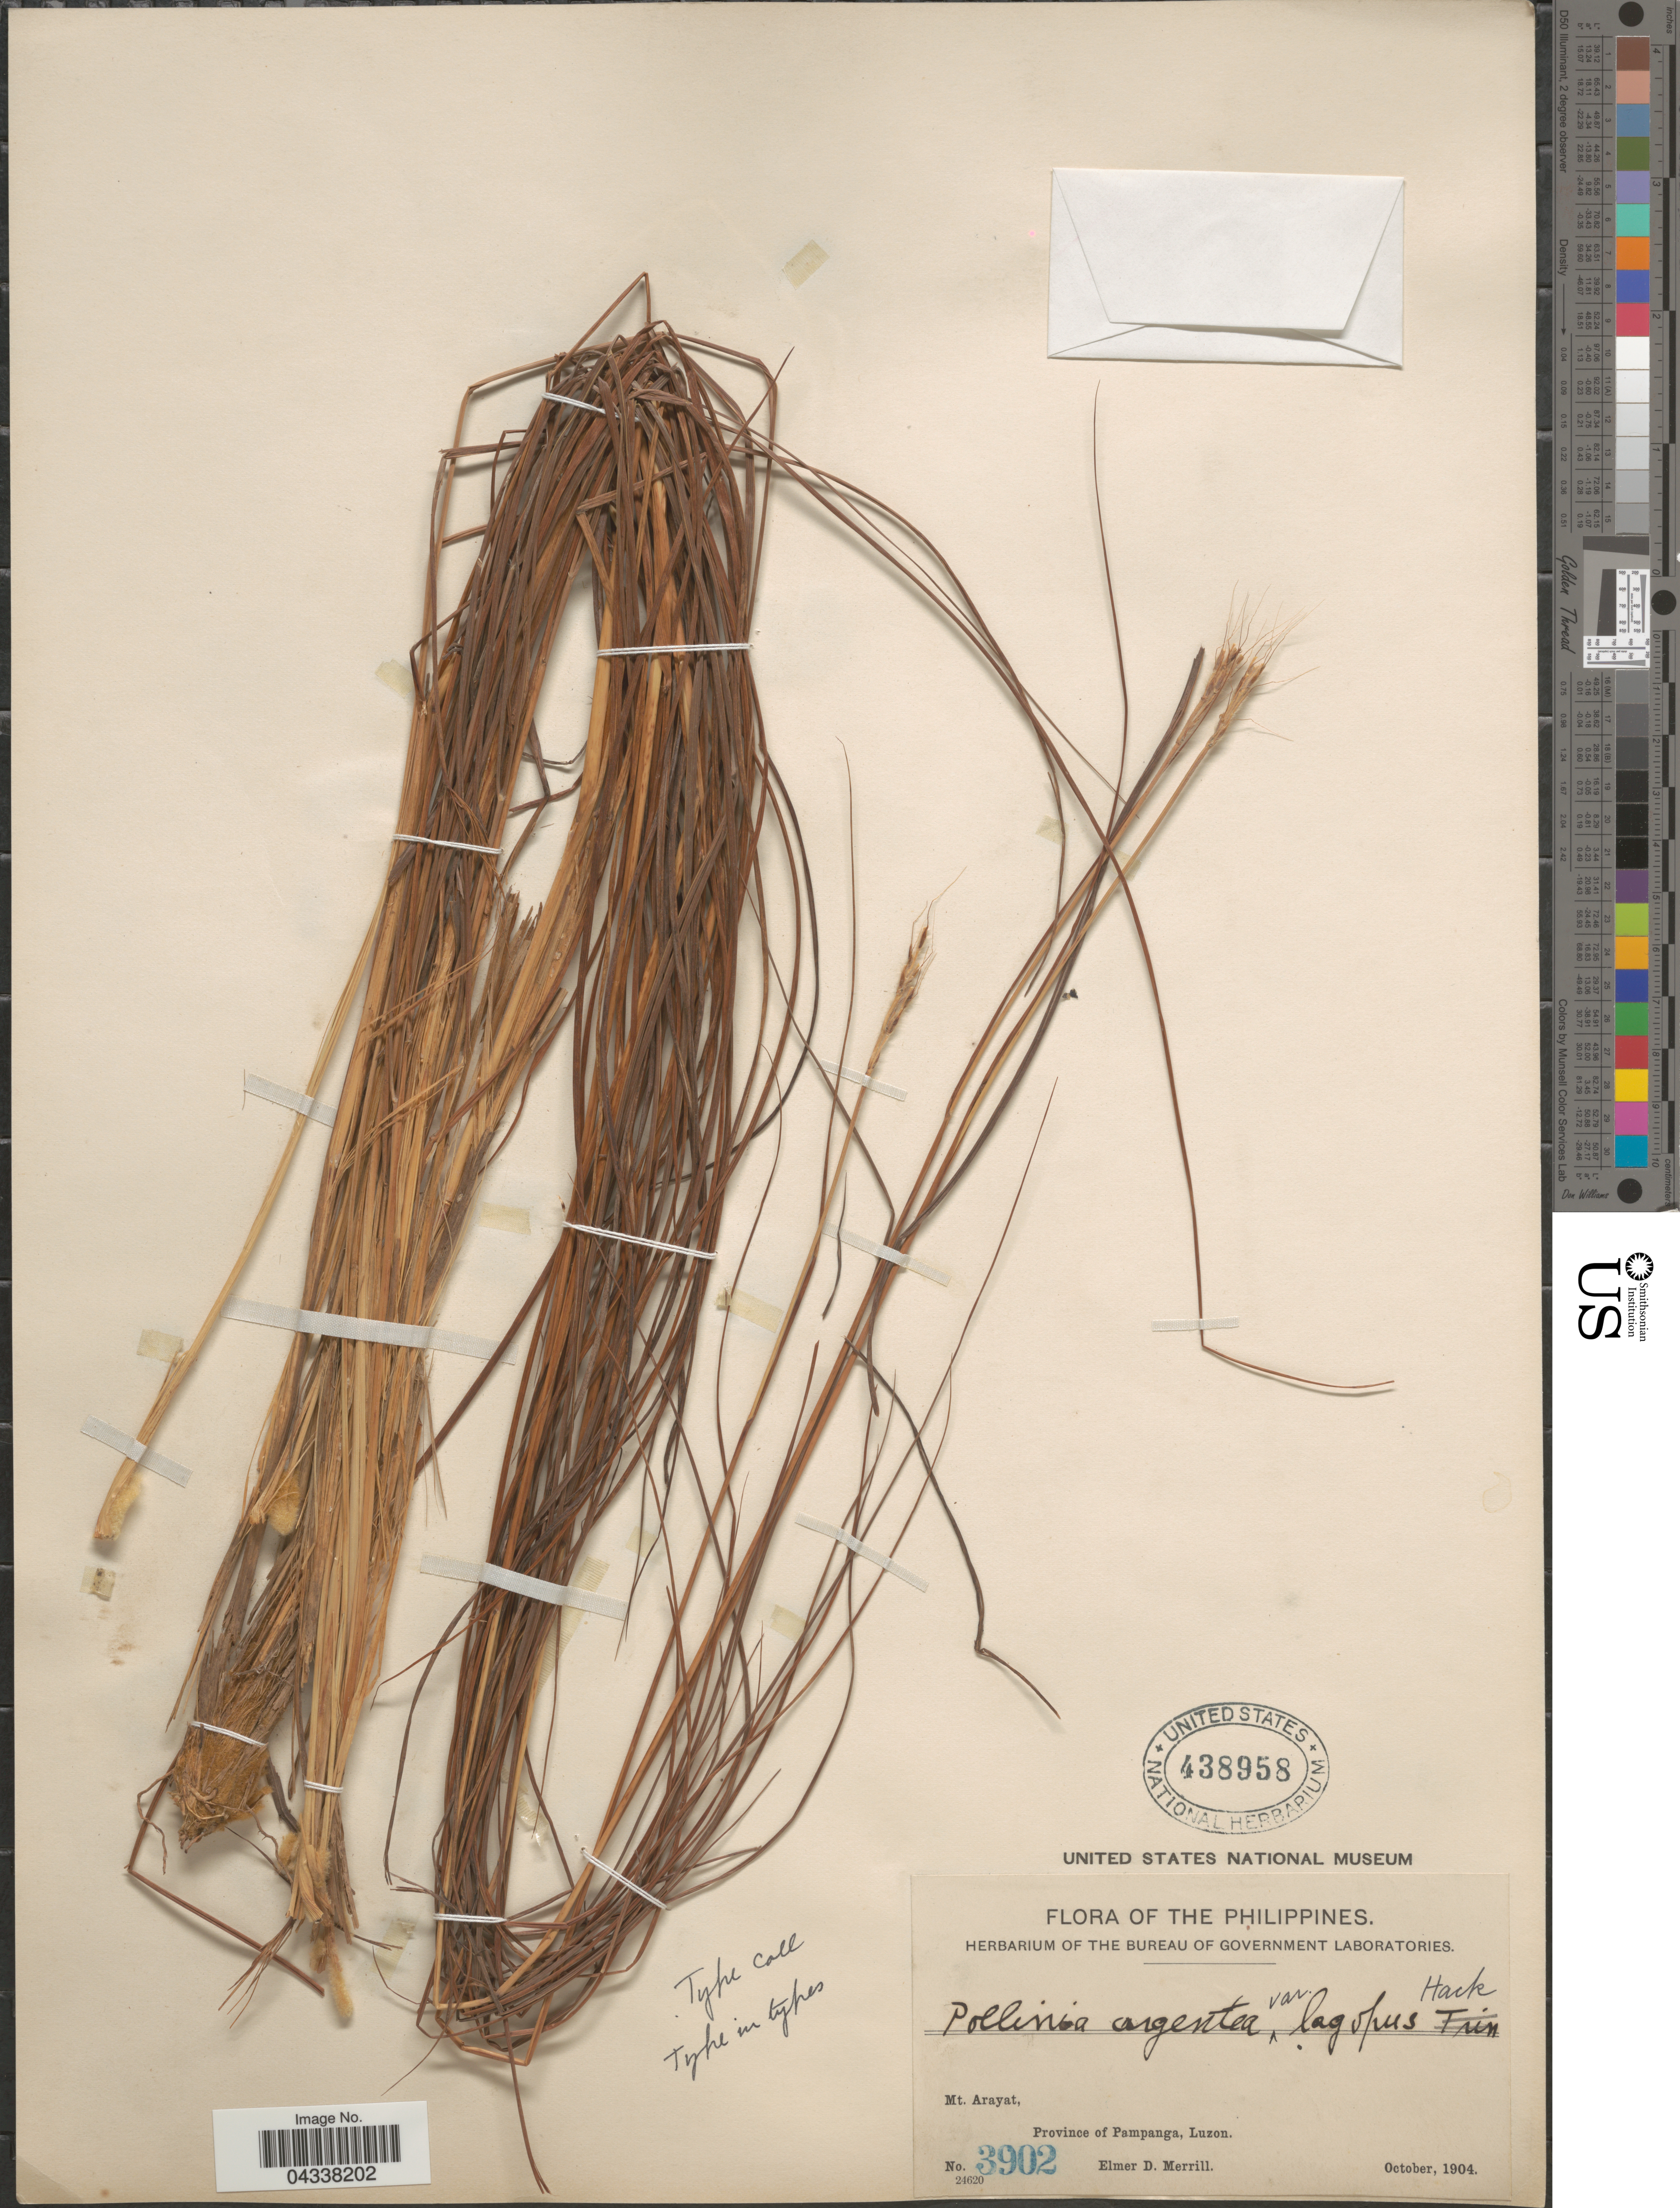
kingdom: Plantae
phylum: Tracheophyta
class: Liliopsida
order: Poales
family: Poaceae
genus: Pseudopogonatherum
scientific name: Pseudopogonatherum speciosum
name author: (Debeaux) Ohwi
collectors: E. D. Merrill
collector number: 3902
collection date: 1904-10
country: Philippines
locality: Mt. Arayat, Province of Pampanga, Luzon.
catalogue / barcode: US 438958